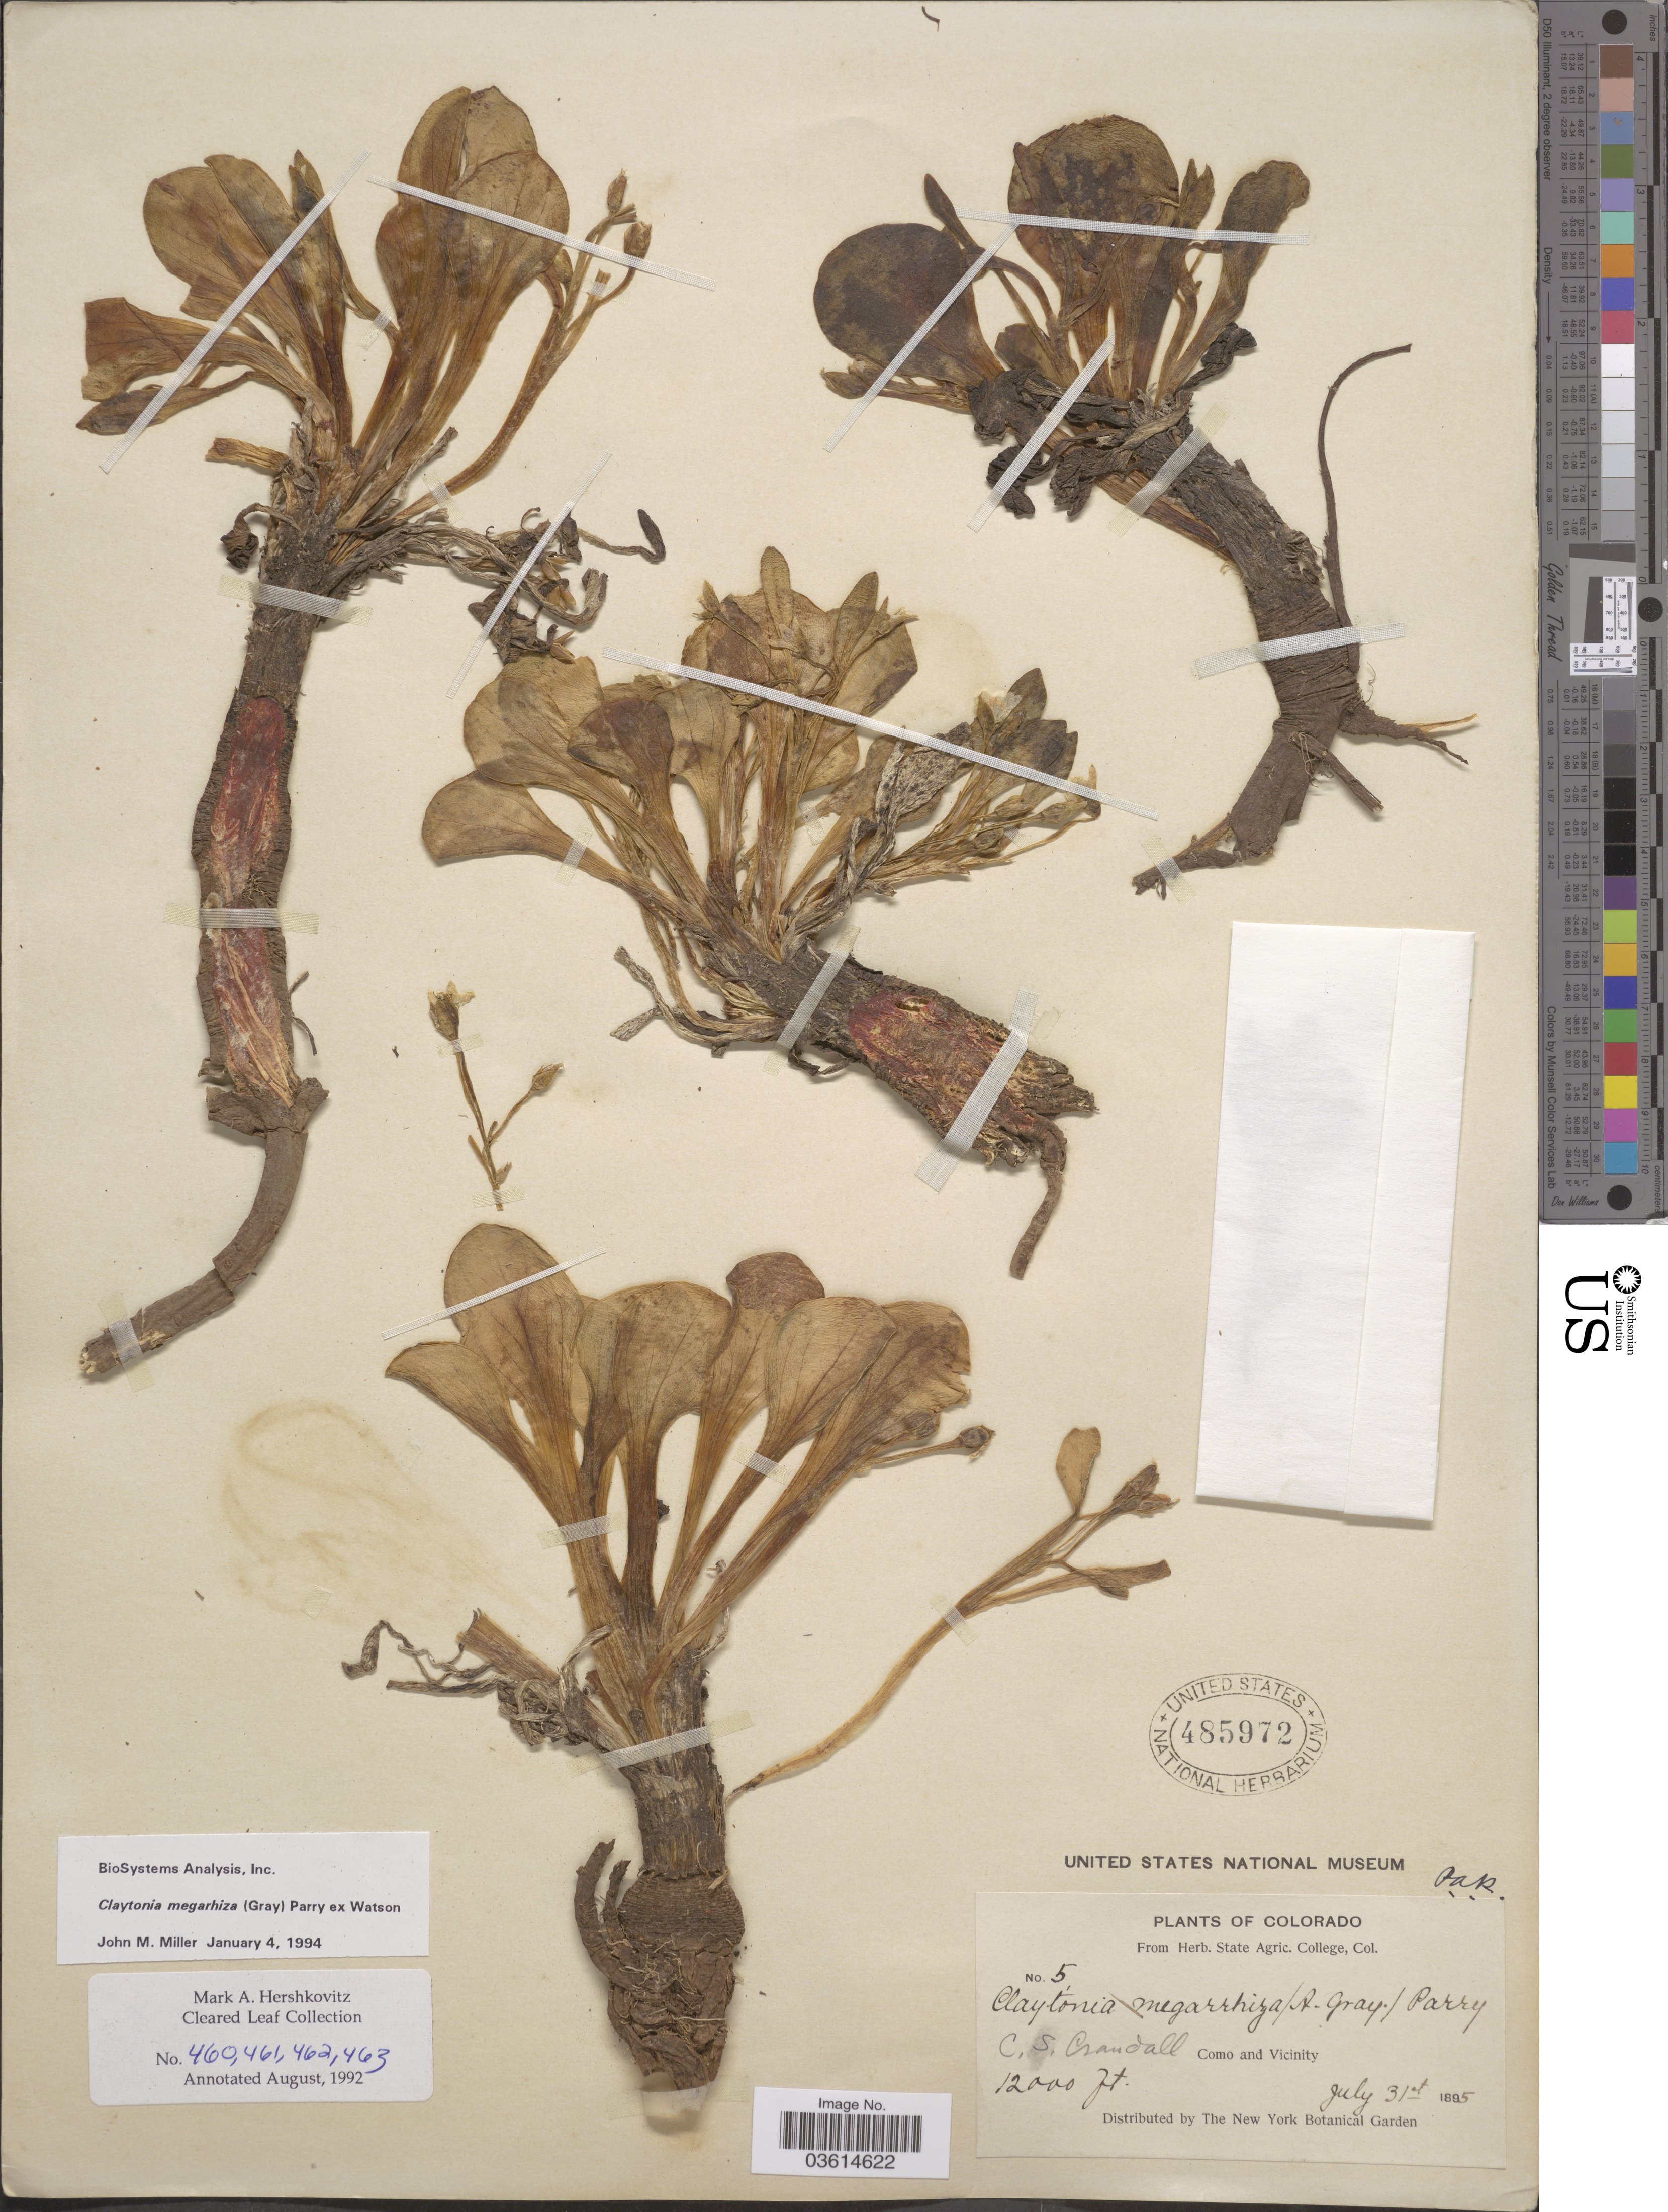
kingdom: Plantae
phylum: Tracheophyta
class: Magnoliopsida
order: Caryophyllales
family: Montiaceae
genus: Claytonia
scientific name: Claytonia megarhiza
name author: (A. Gray) Parry ex S. Watson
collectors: C. Crandall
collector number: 5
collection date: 1895-07-31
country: United States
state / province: Colorado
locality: Como and Vicinity.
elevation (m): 3658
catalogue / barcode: US 485972